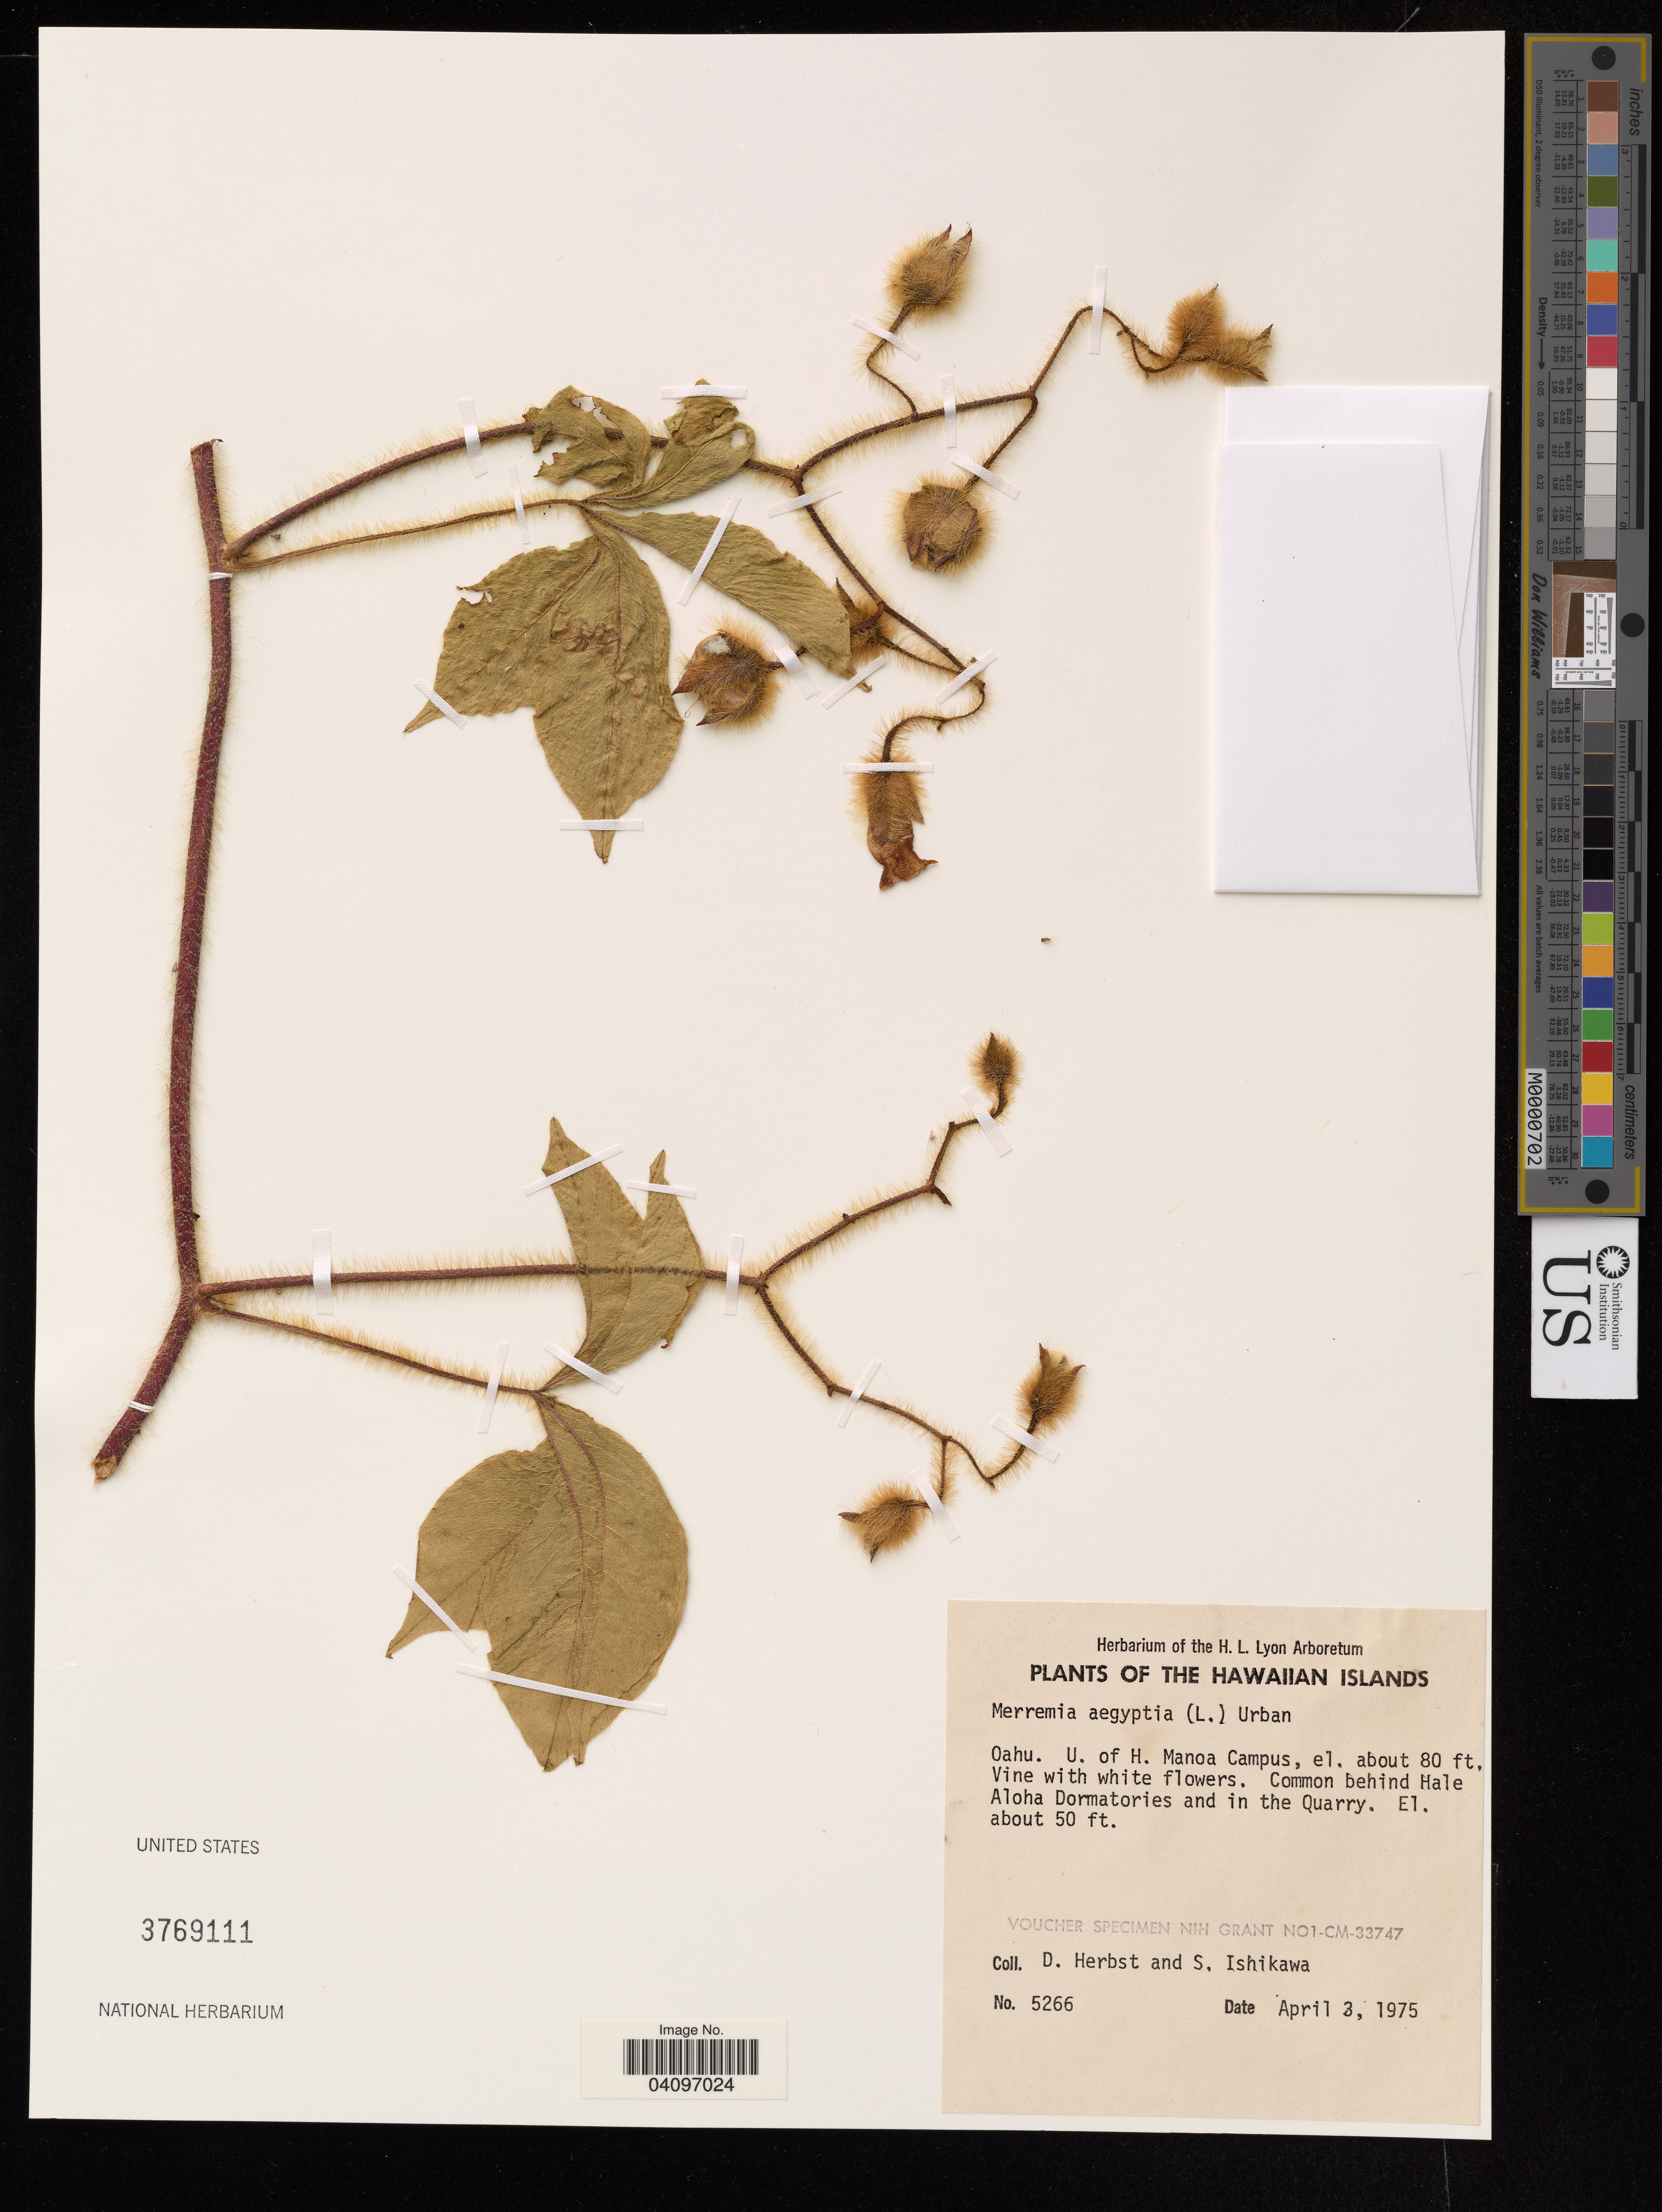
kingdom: Plantae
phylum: Tracheophyta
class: Magnoliopsida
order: Solanales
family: Convolvulaceae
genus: Distimake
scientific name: Distimake aegyptius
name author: (L.) A. R. Simões & Staples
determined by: Wagner, W. L., (BOT), Smithsonian Institution - National Museum of Natural History (UNITED STATES)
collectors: D. R. Herbst & S. Ishikawa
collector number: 5266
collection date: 1975-04-03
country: United States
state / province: Hawaii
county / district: Honolulu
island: Oahu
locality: Univ. of Hawai'i Manoa Campus, behind Hale Aloha Dormitories and in the Quarry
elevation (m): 15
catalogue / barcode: US 3769111